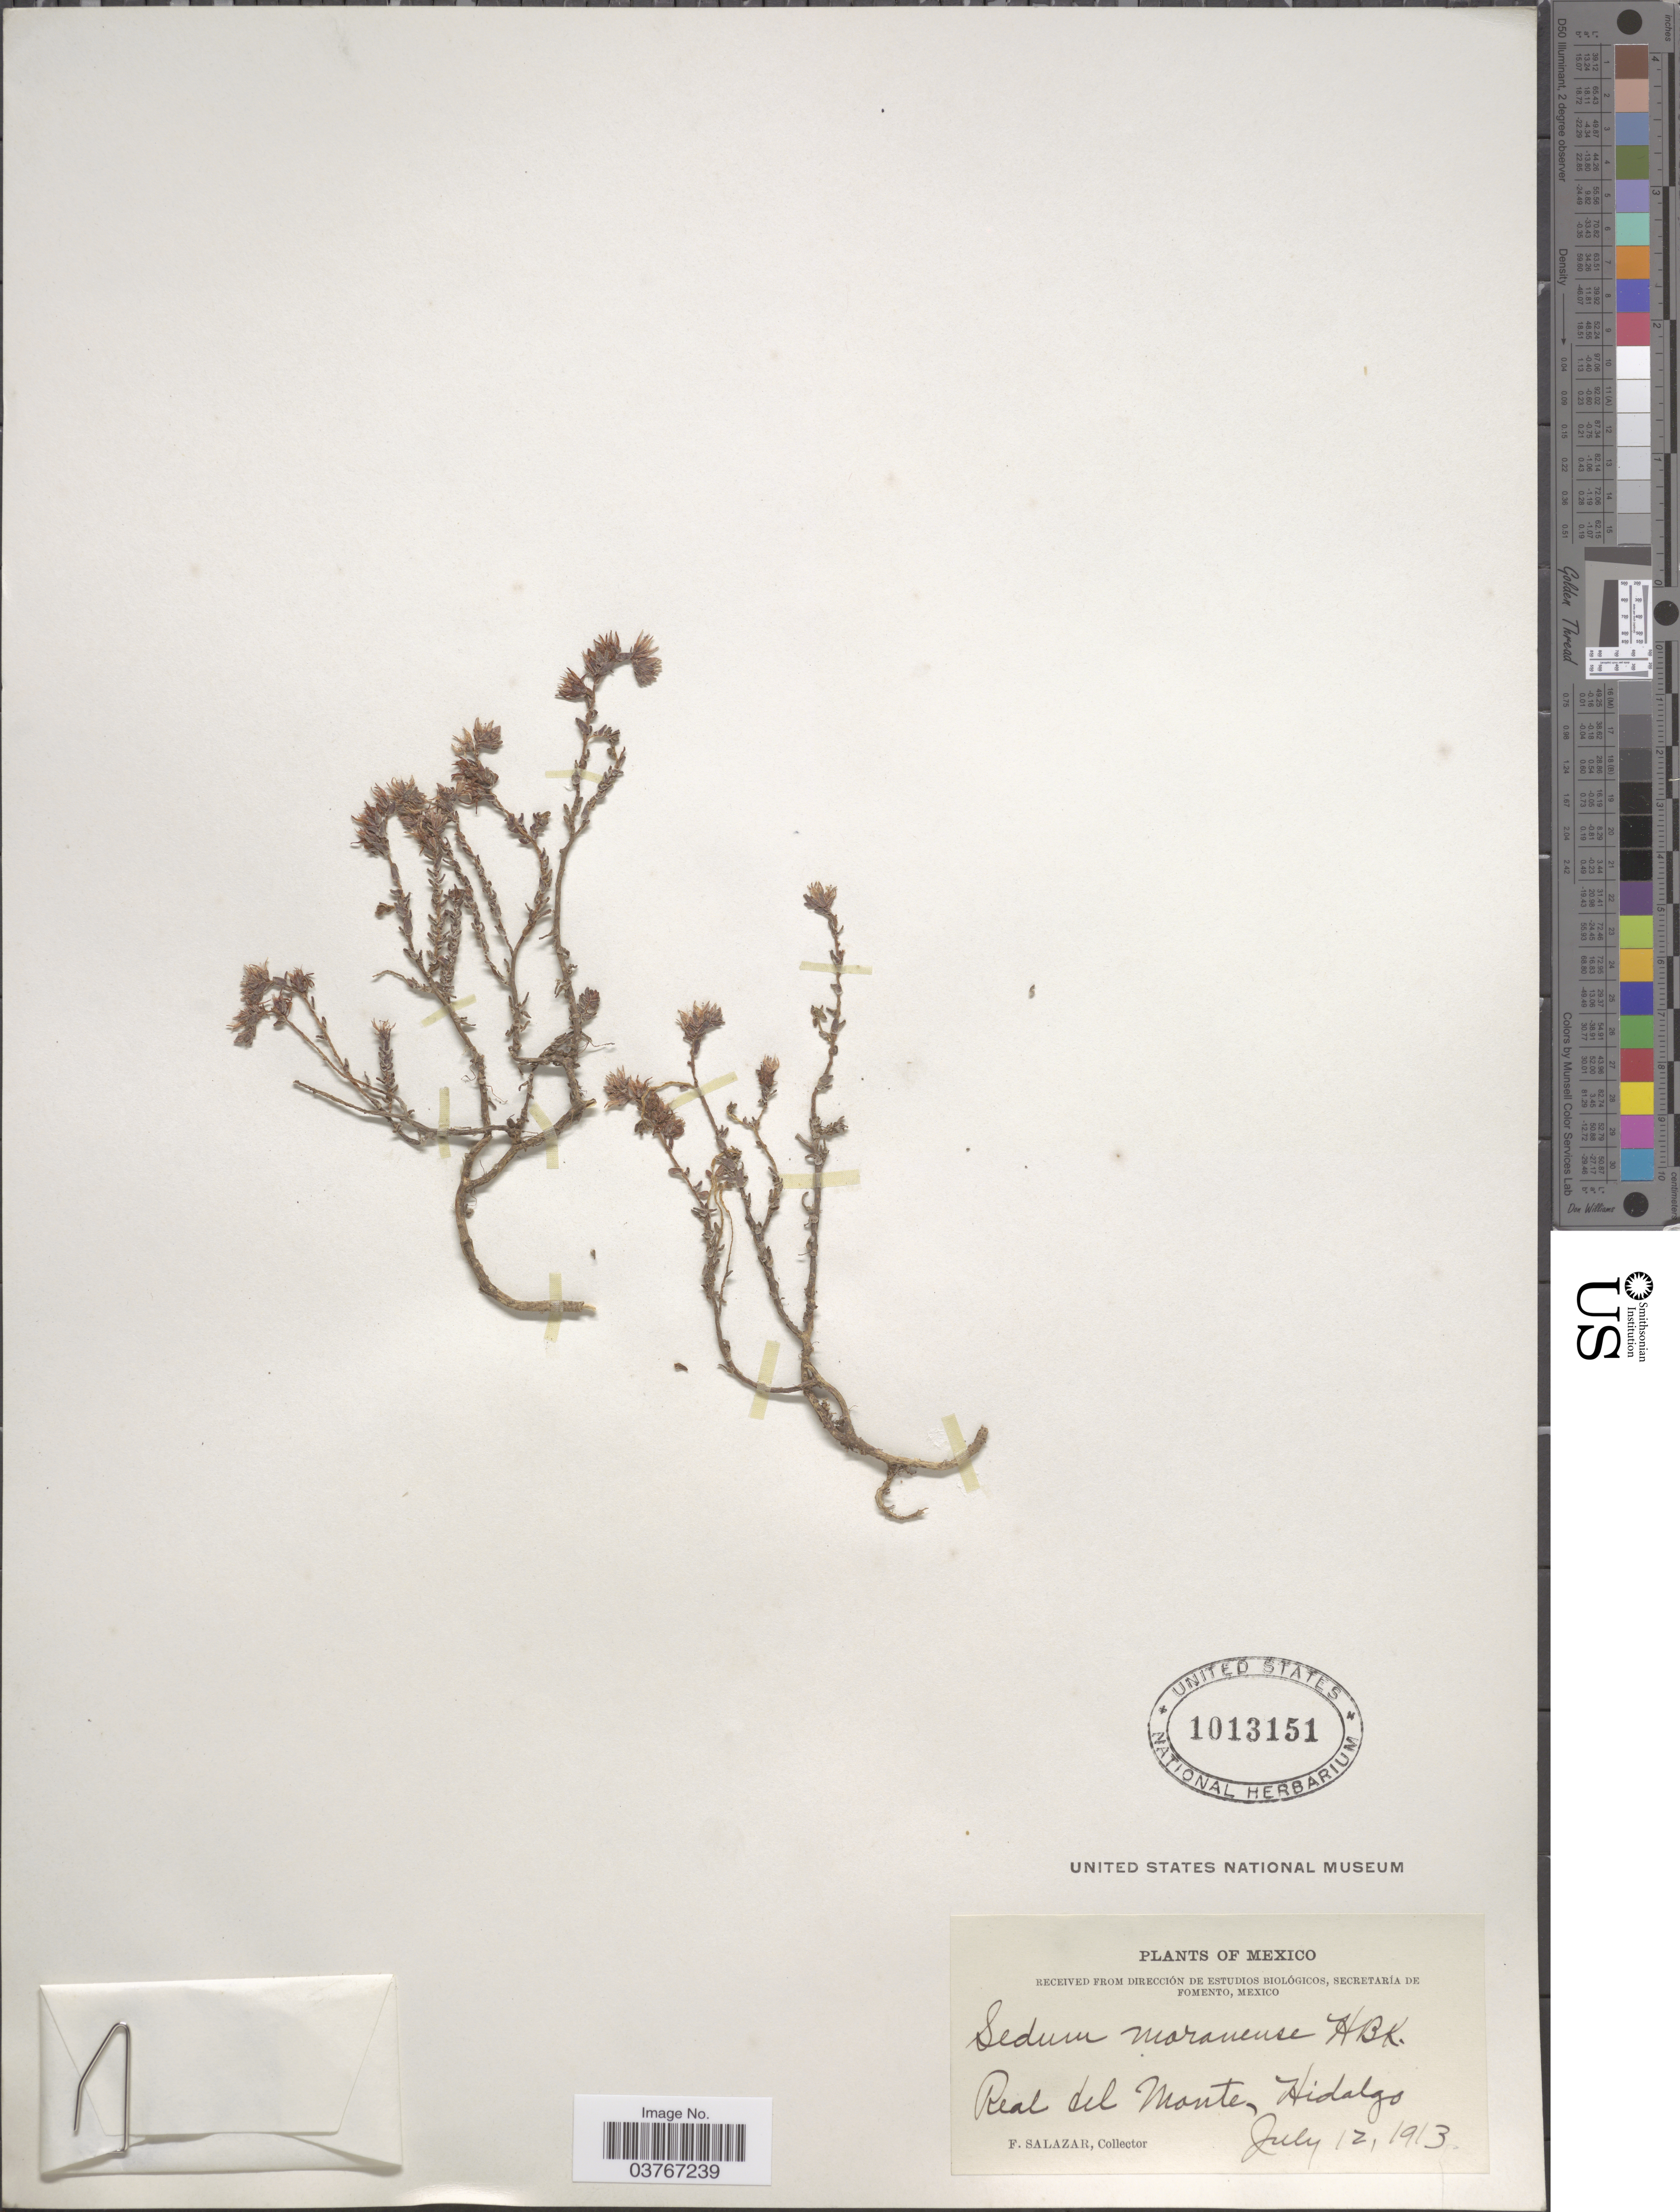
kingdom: Plantae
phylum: Tracheophyta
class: Magnoliopsida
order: Saxifragales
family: Crassulaceae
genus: Sedum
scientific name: Sedum moranense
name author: Kunth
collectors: F. Salazar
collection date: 1913-07-12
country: Mexico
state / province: Hidalgo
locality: Real del Monte.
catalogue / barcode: US 1013151